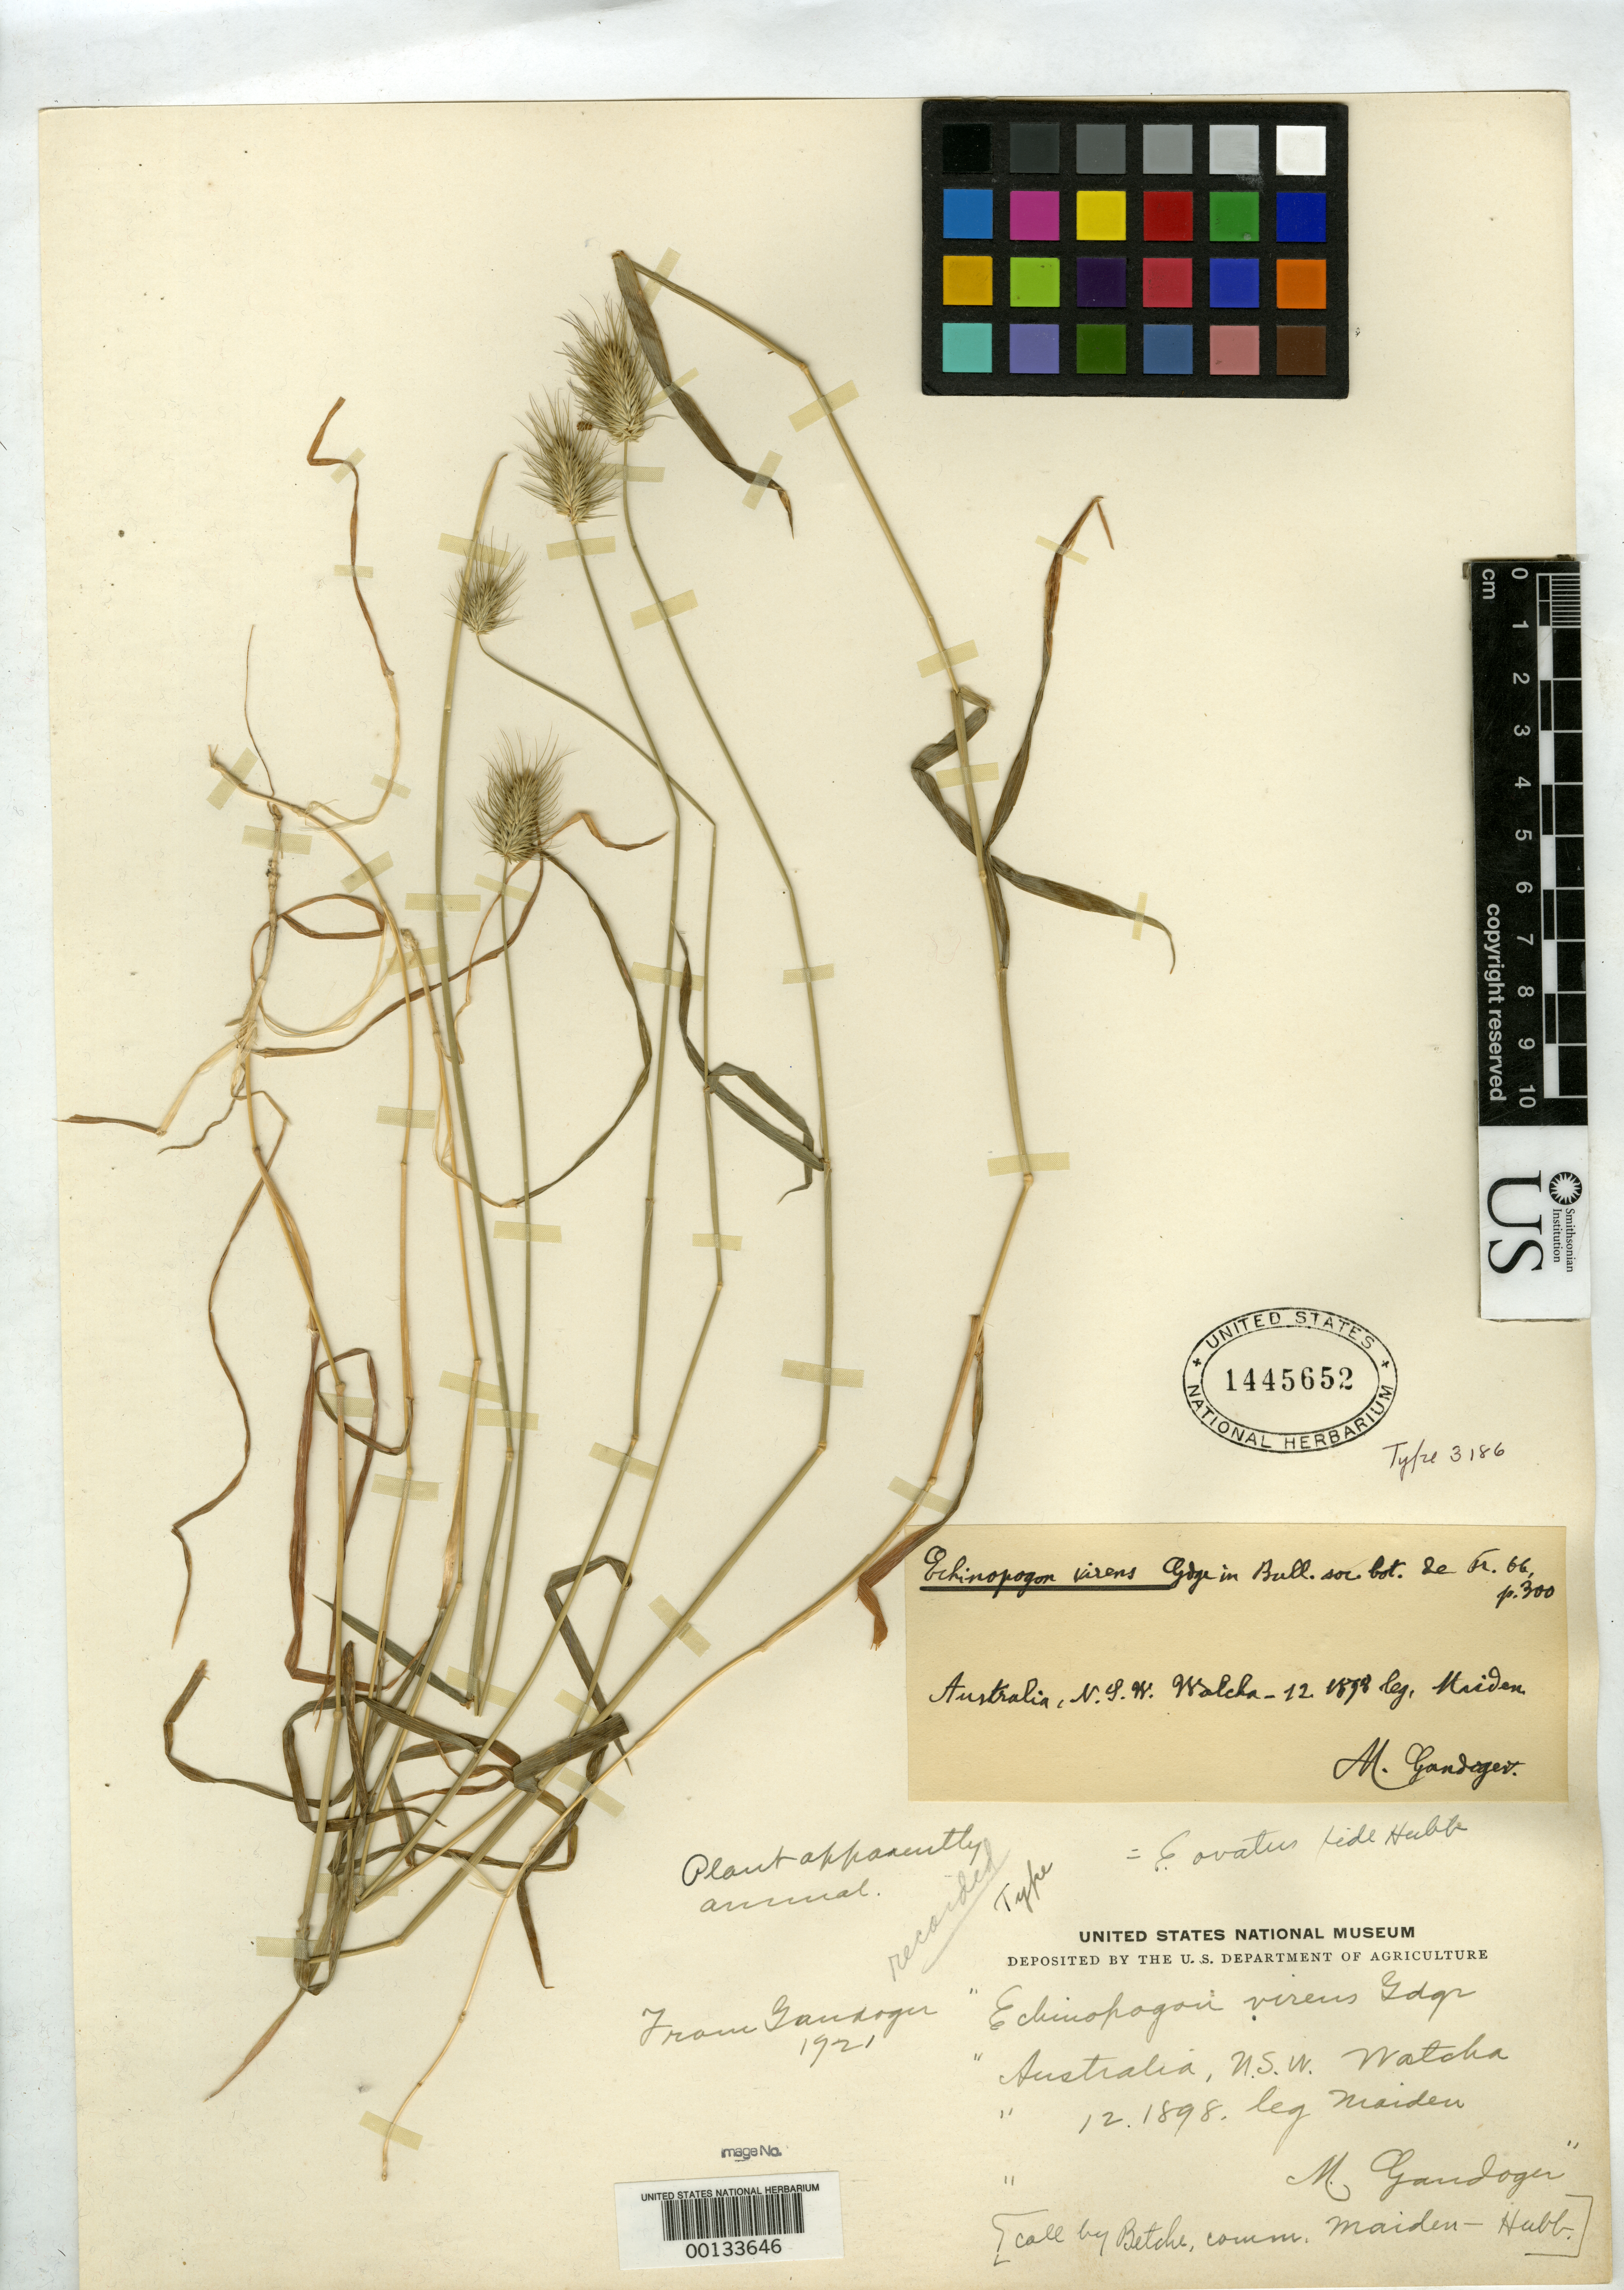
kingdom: Plantae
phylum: Tracheophyta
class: Liliopsida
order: Poales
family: Poaceae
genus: Echinopogon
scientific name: Echinopogon virens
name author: Gand.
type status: Isotype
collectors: J. Maiden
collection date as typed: Dec 1898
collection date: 1898-12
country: Australia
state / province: New South Wales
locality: Walcha.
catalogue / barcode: US 1445652